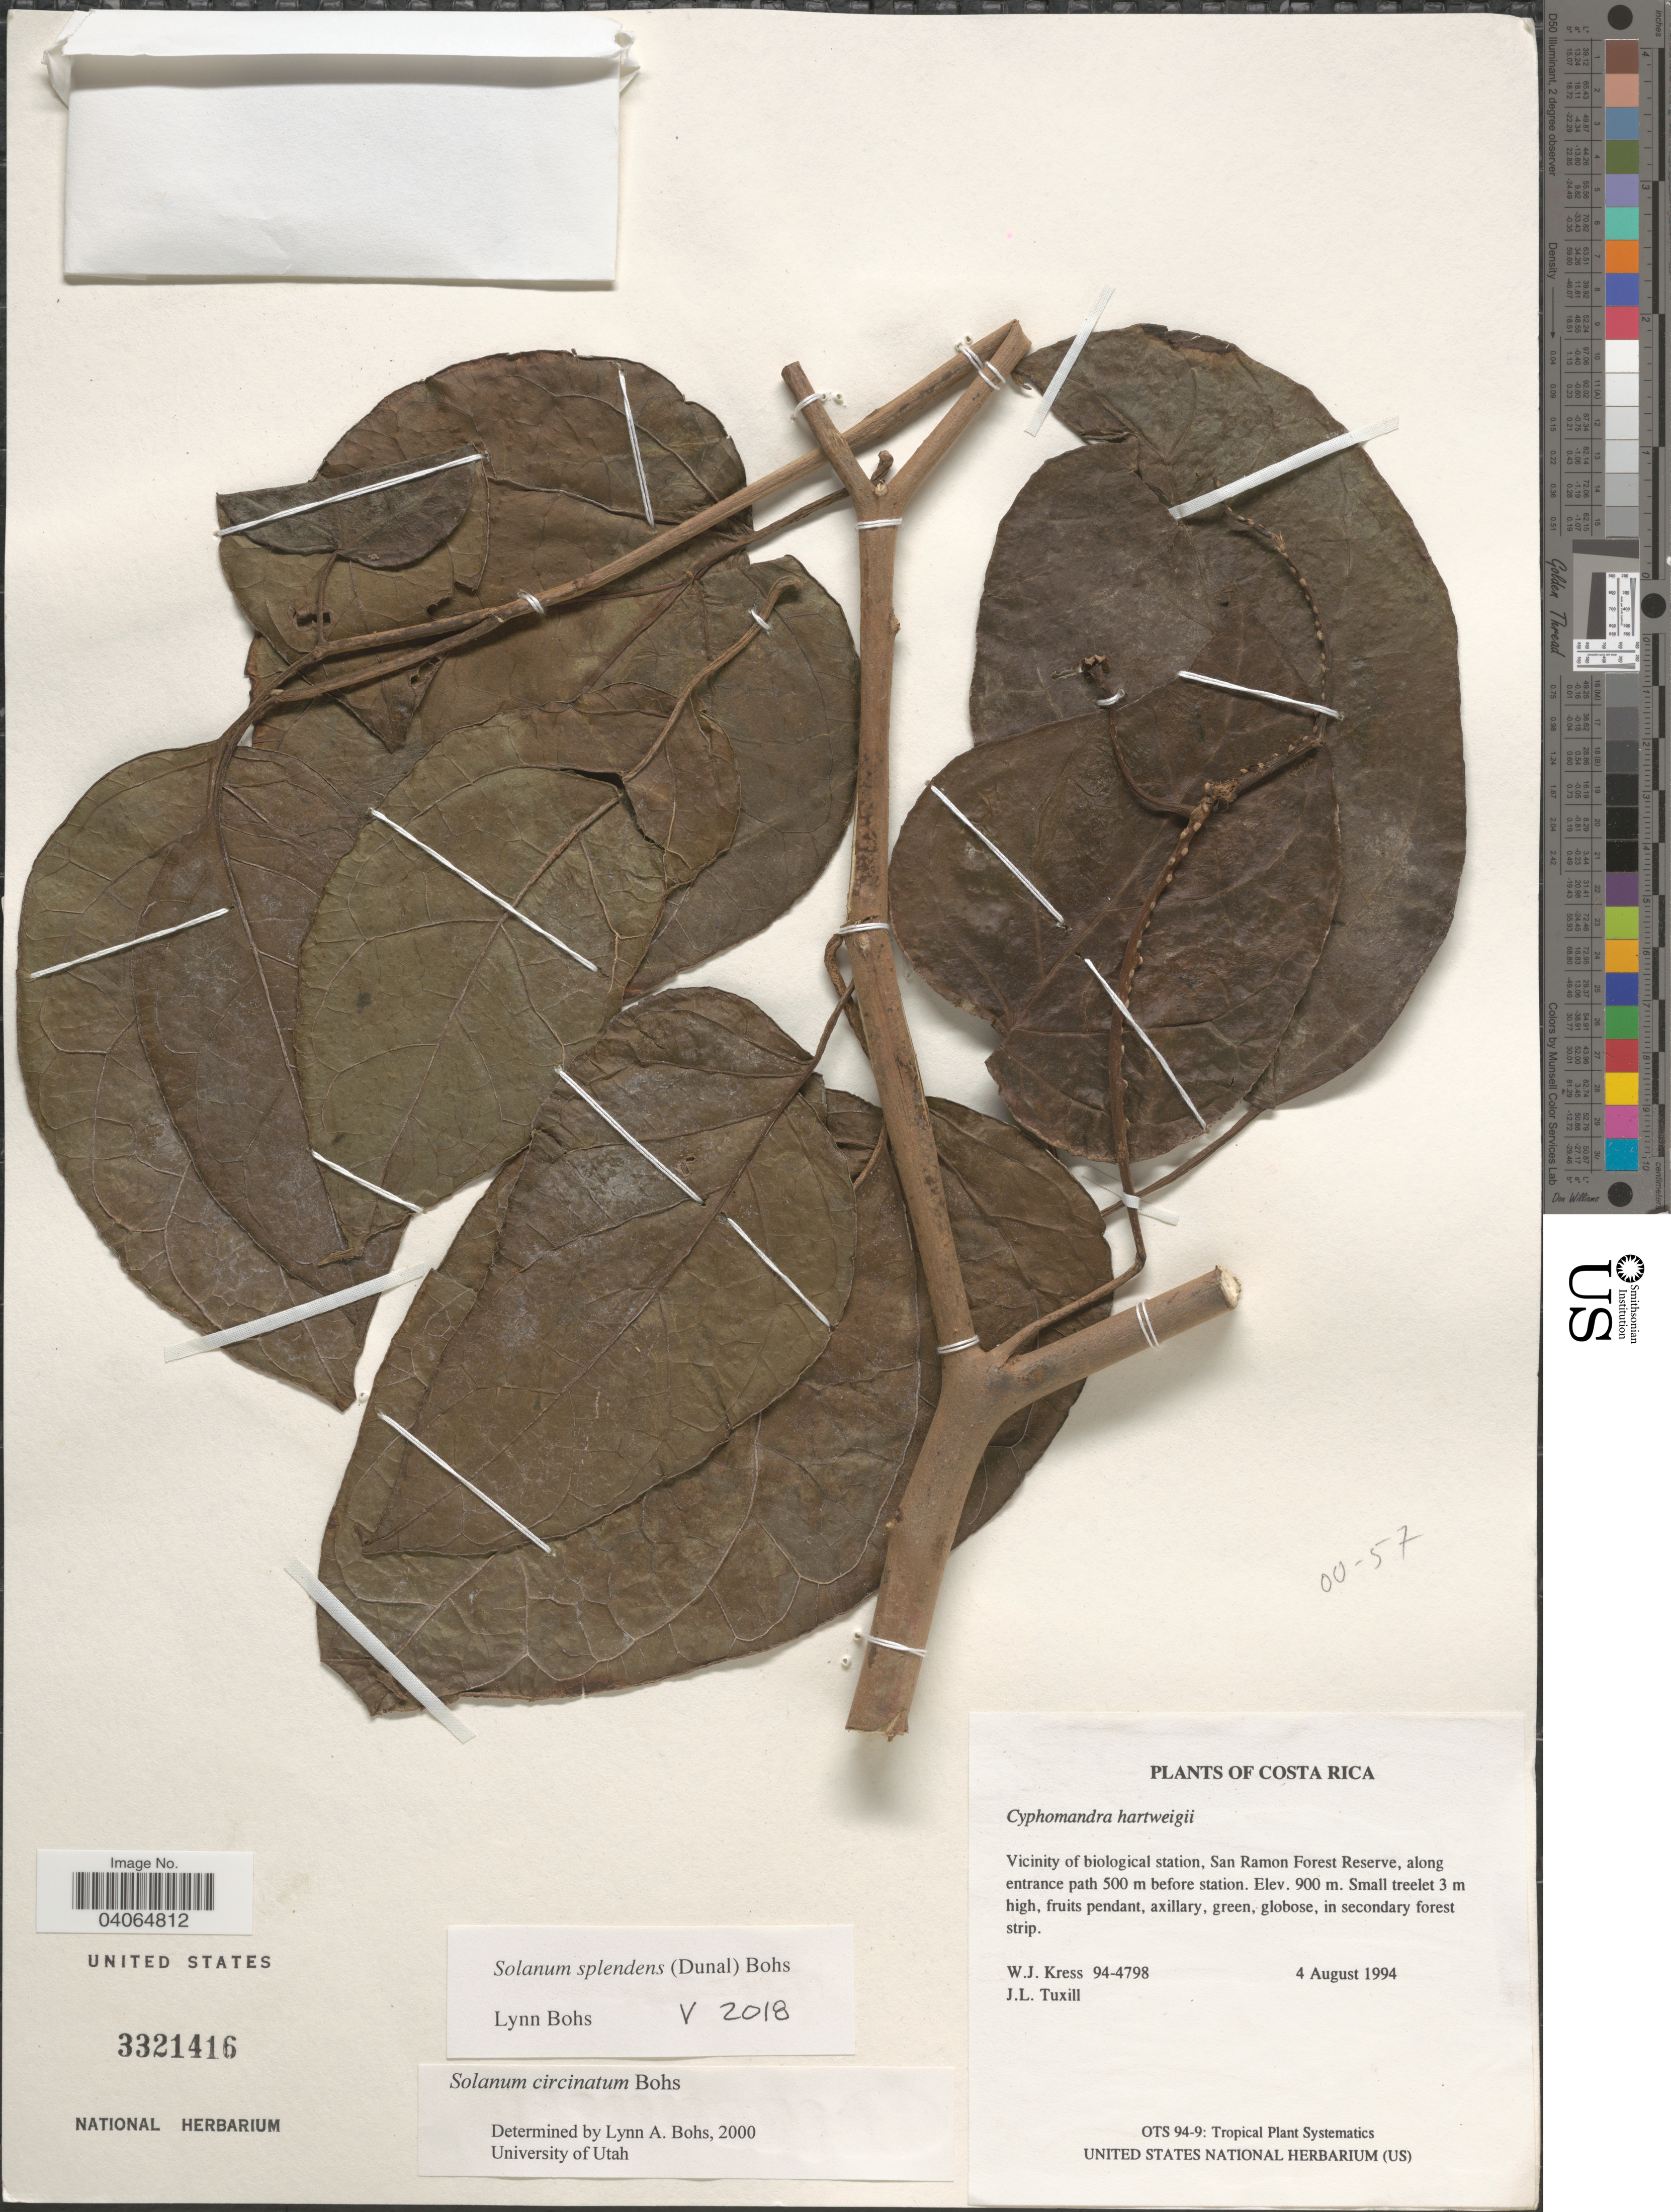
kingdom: Plantae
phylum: Tracheophyta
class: Magnoliopsida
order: Solanales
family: Solanaceae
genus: Solanum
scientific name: Solanum splendens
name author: (Dunal) Bohs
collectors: W. J. Kress & J. L. Tuxill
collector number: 94-4798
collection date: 1994-08-04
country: Costa Rica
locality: Vicinity of biological station, San Ramon Forest Reserve, along entrance path 500 m before station.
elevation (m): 900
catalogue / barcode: US 3321416